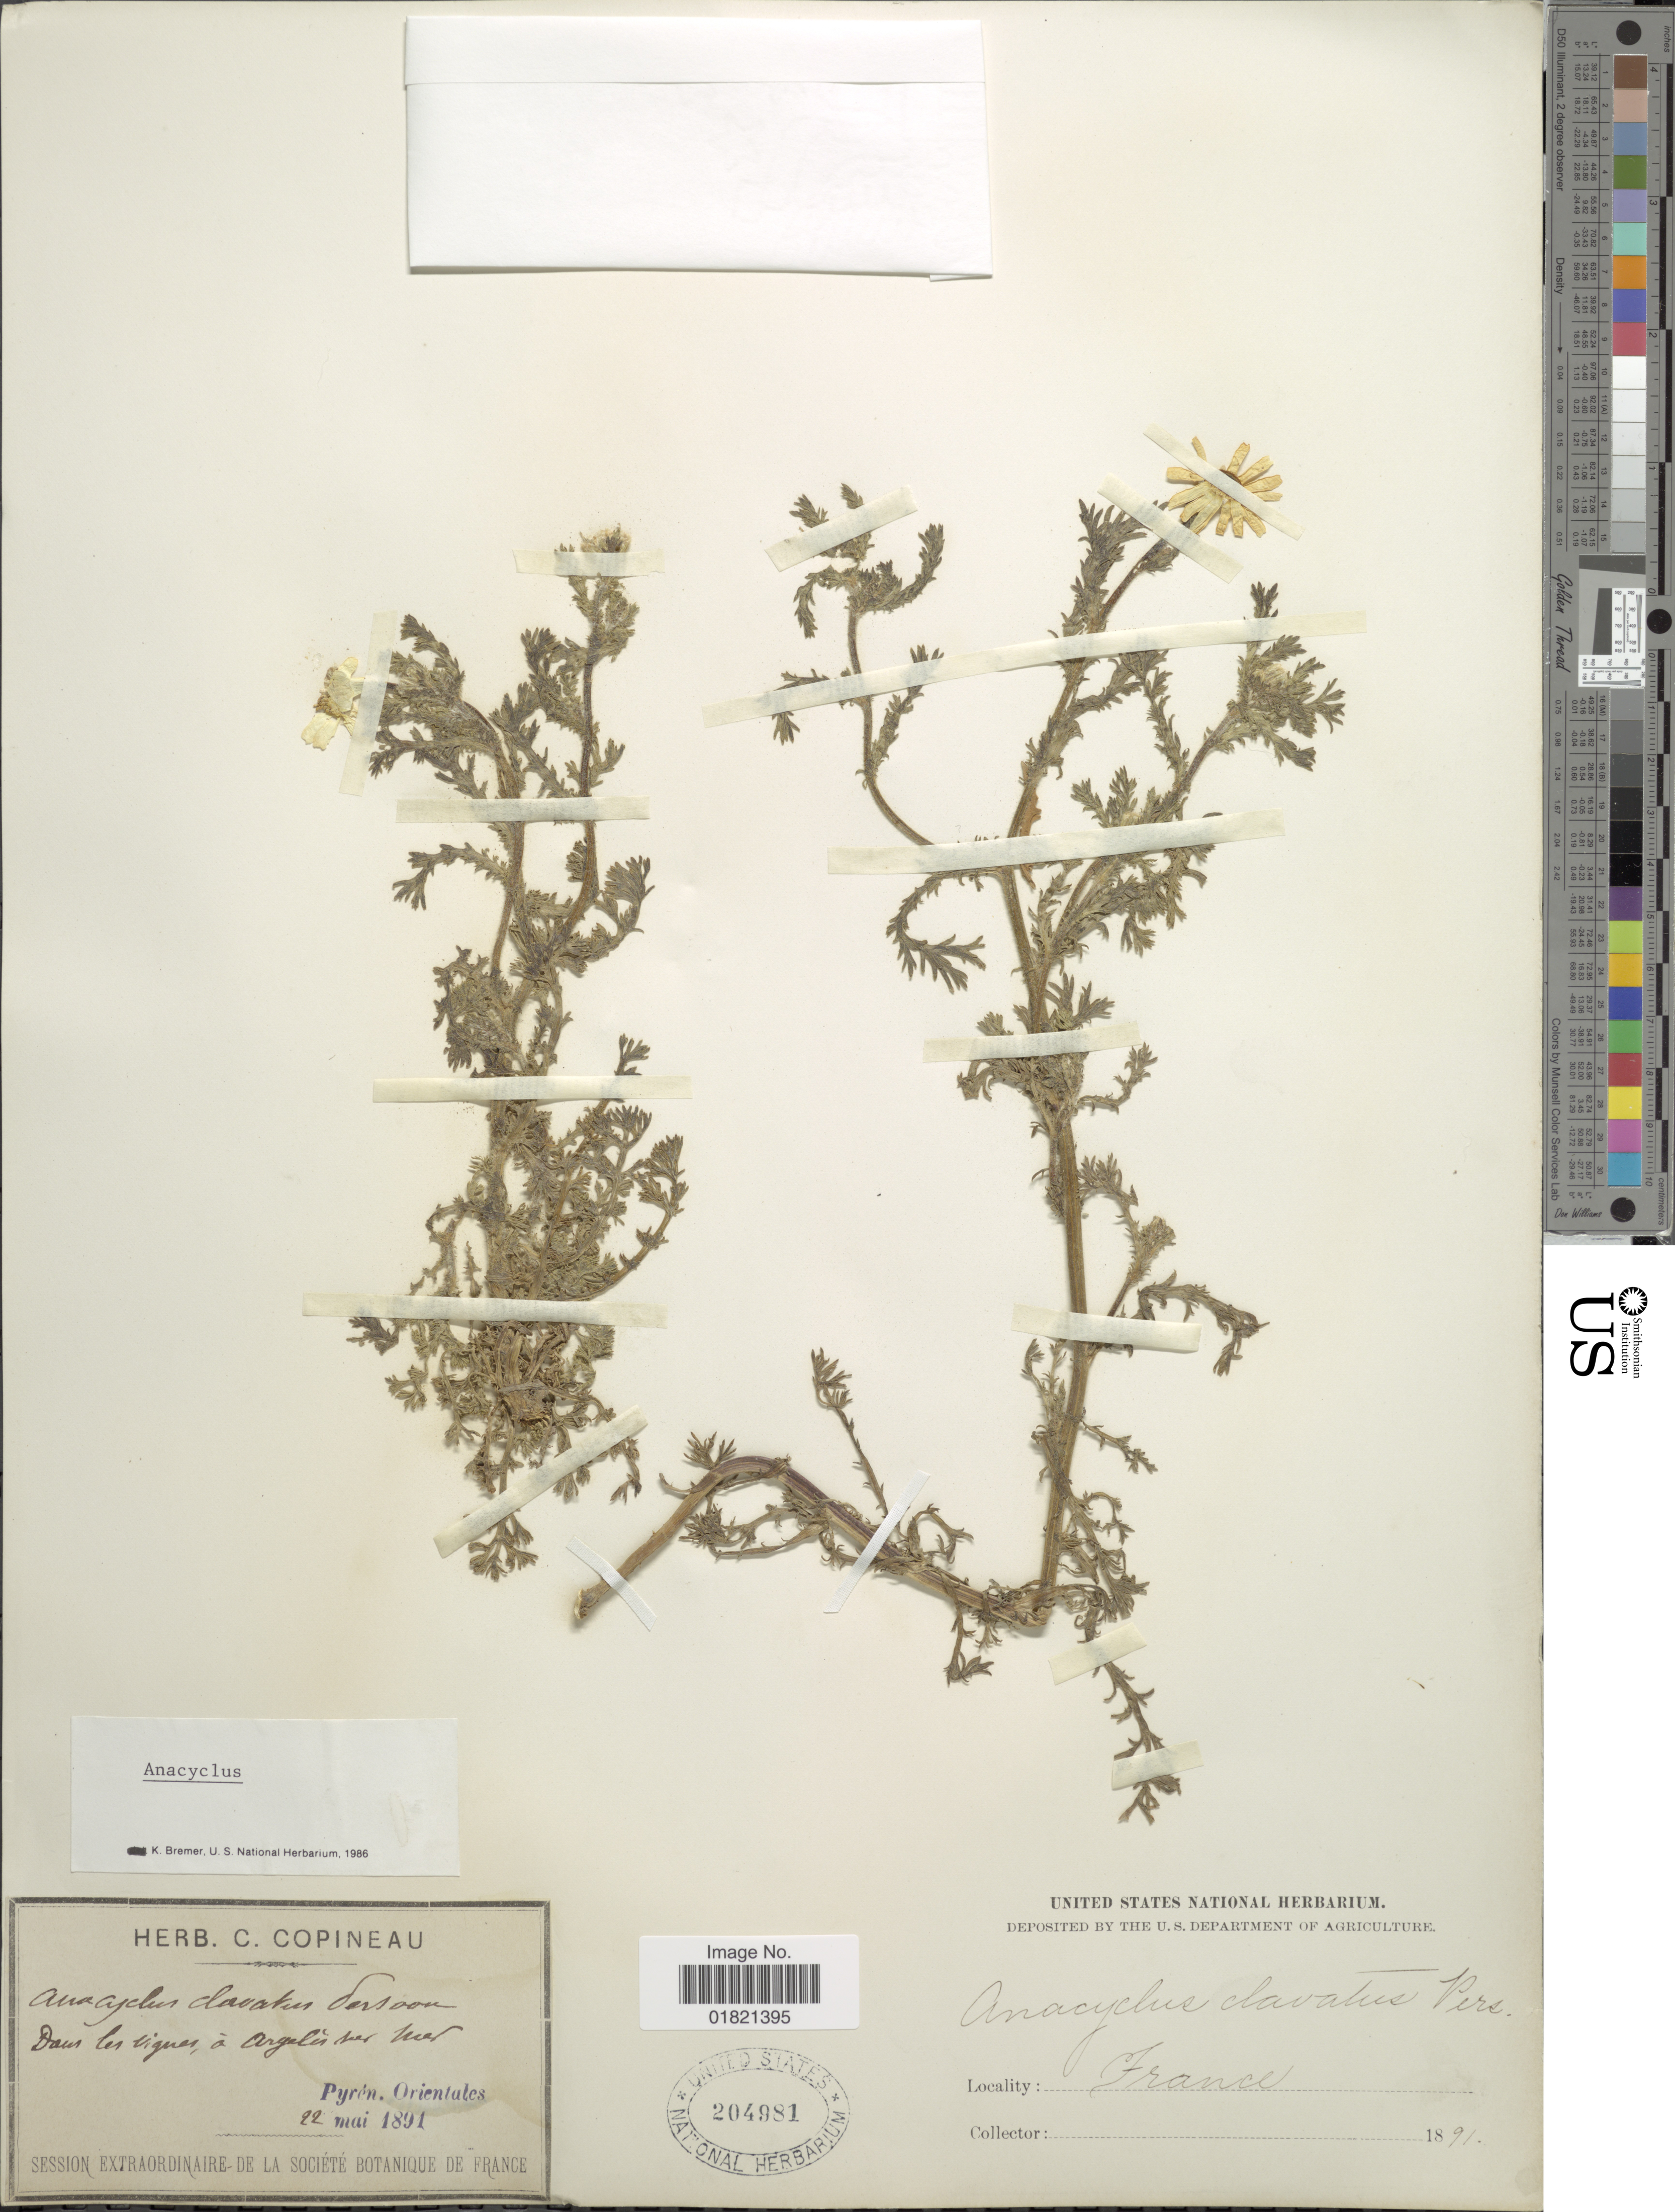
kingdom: Plantae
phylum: Tracheophyta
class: Magnoliopsida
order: Asterales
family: Asteraceae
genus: Anacyclus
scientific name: Anacyclus clavatus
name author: Pers.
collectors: ex herb. C. Copineau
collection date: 1891-05-22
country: France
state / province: Occitanie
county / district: Pyrénées-Orientales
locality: Dans les vignes, à Argeles sur Mer, Pyren. Orientales [in the vineyards, at Argeles-sur-Mer, Pyrénées-Orientales]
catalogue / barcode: US 204981